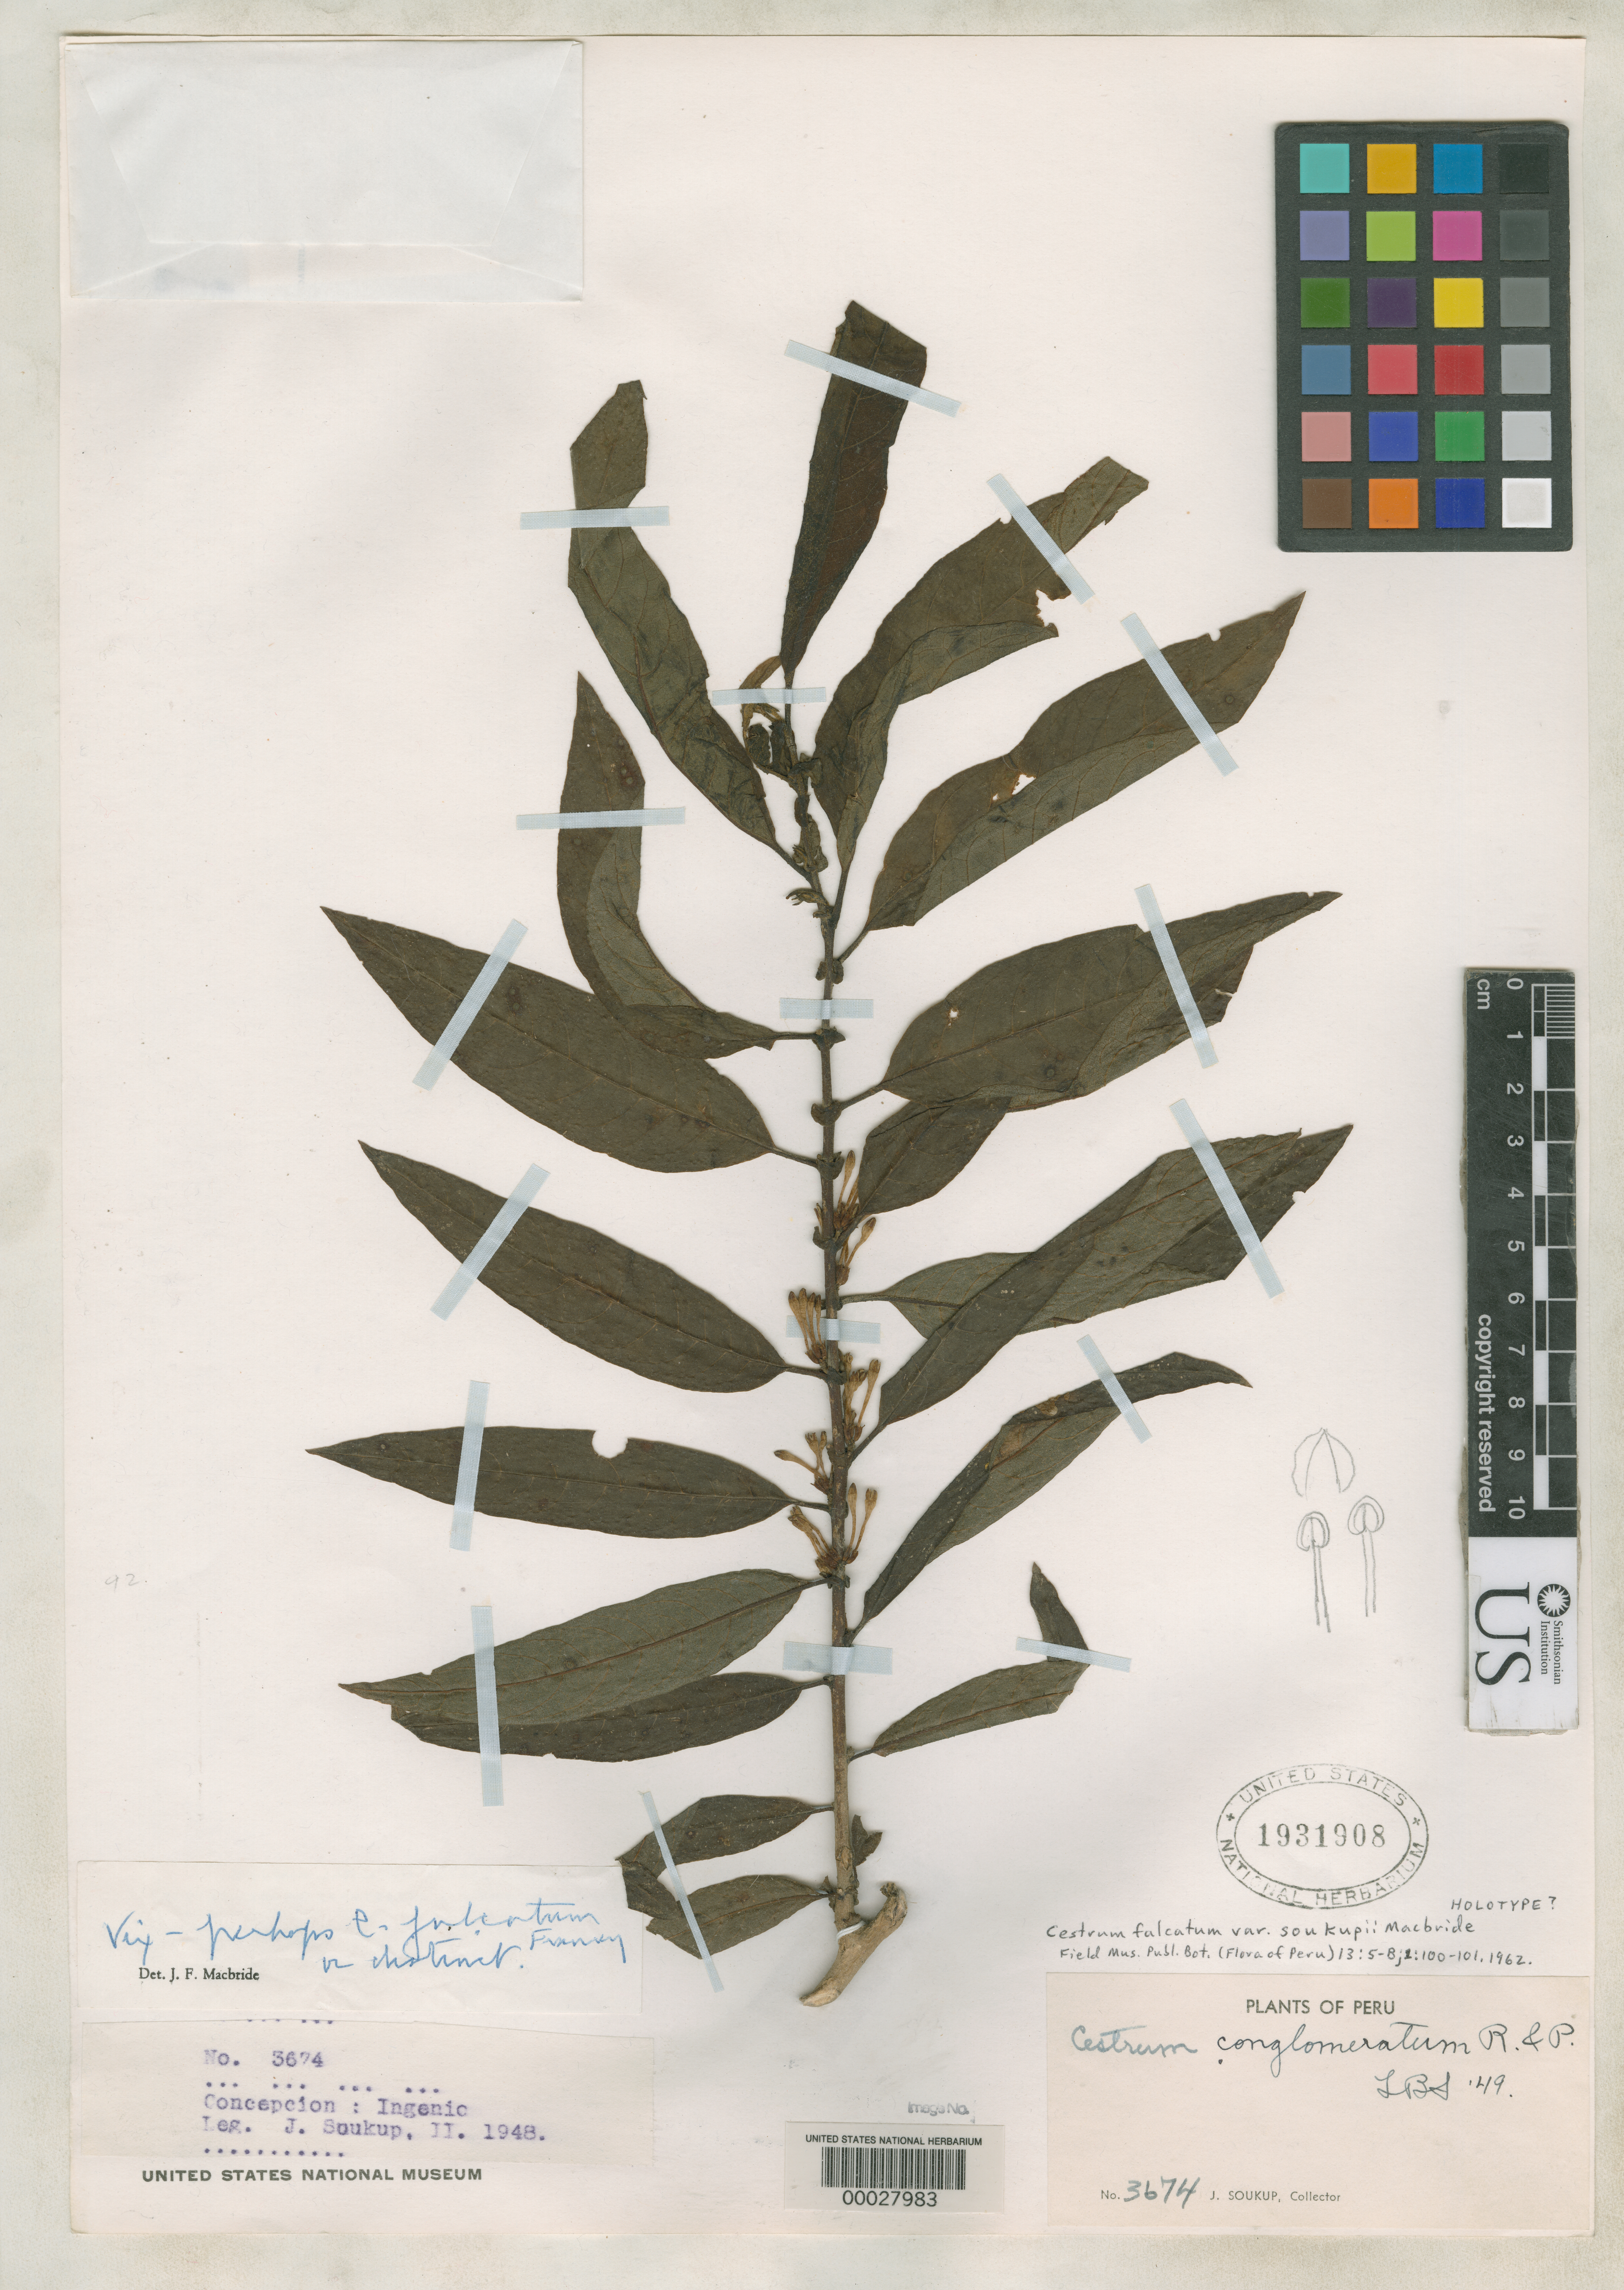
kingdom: Plantae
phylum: Tracheophyta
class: Magnoliopsida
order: Solanales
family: Solanaceae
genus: Cestrum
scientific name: Cestrum falcatum var. soukupii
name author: J.F. Macbr.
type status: Holotype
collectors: J. J. Soukup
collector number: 3674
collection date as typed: Feb 1948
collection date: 1948-02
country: Peru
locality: Concepción, Ingenio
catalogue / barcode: US 1931908